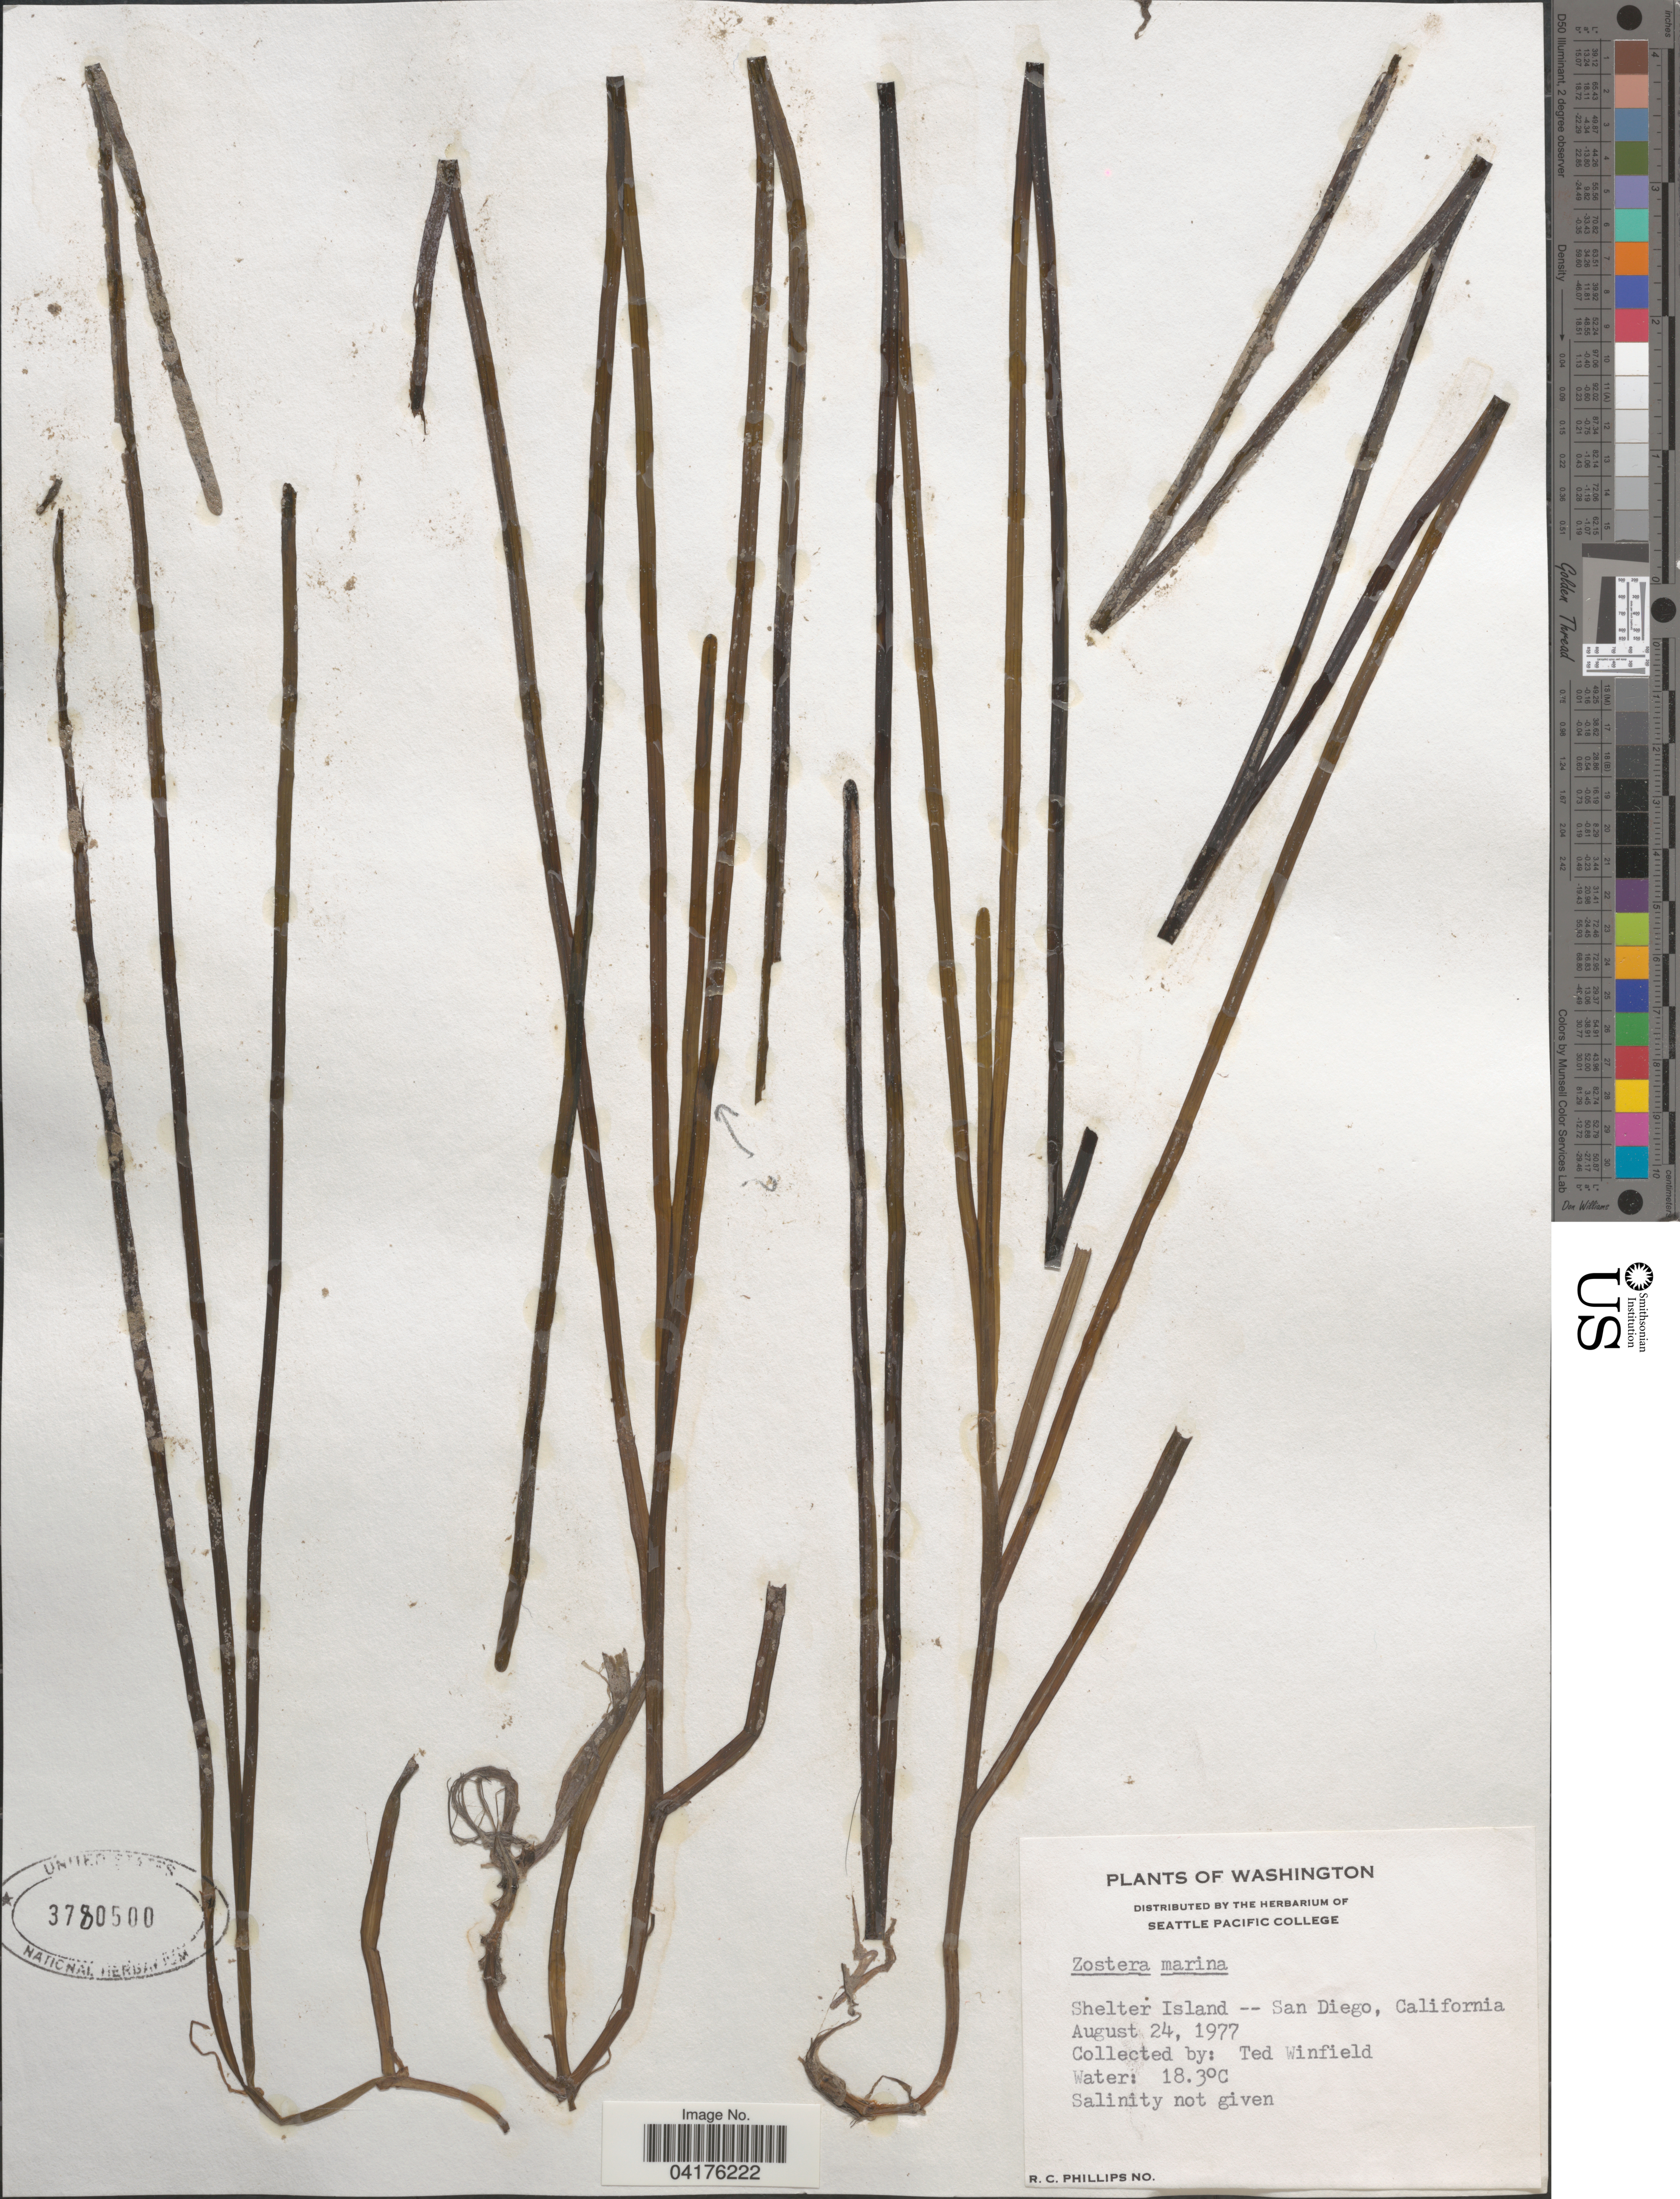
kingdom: Plantae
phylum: Tracheophyta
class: Liliopsida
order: Alismatales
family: Zosteraceae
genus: Zostera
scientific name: Zostera marina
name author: L.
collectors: T. Winfield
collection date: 1977-08-24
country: United States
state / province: California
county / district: San Diego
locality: Shelter Island -- San Diego.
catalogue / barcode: US 3780500